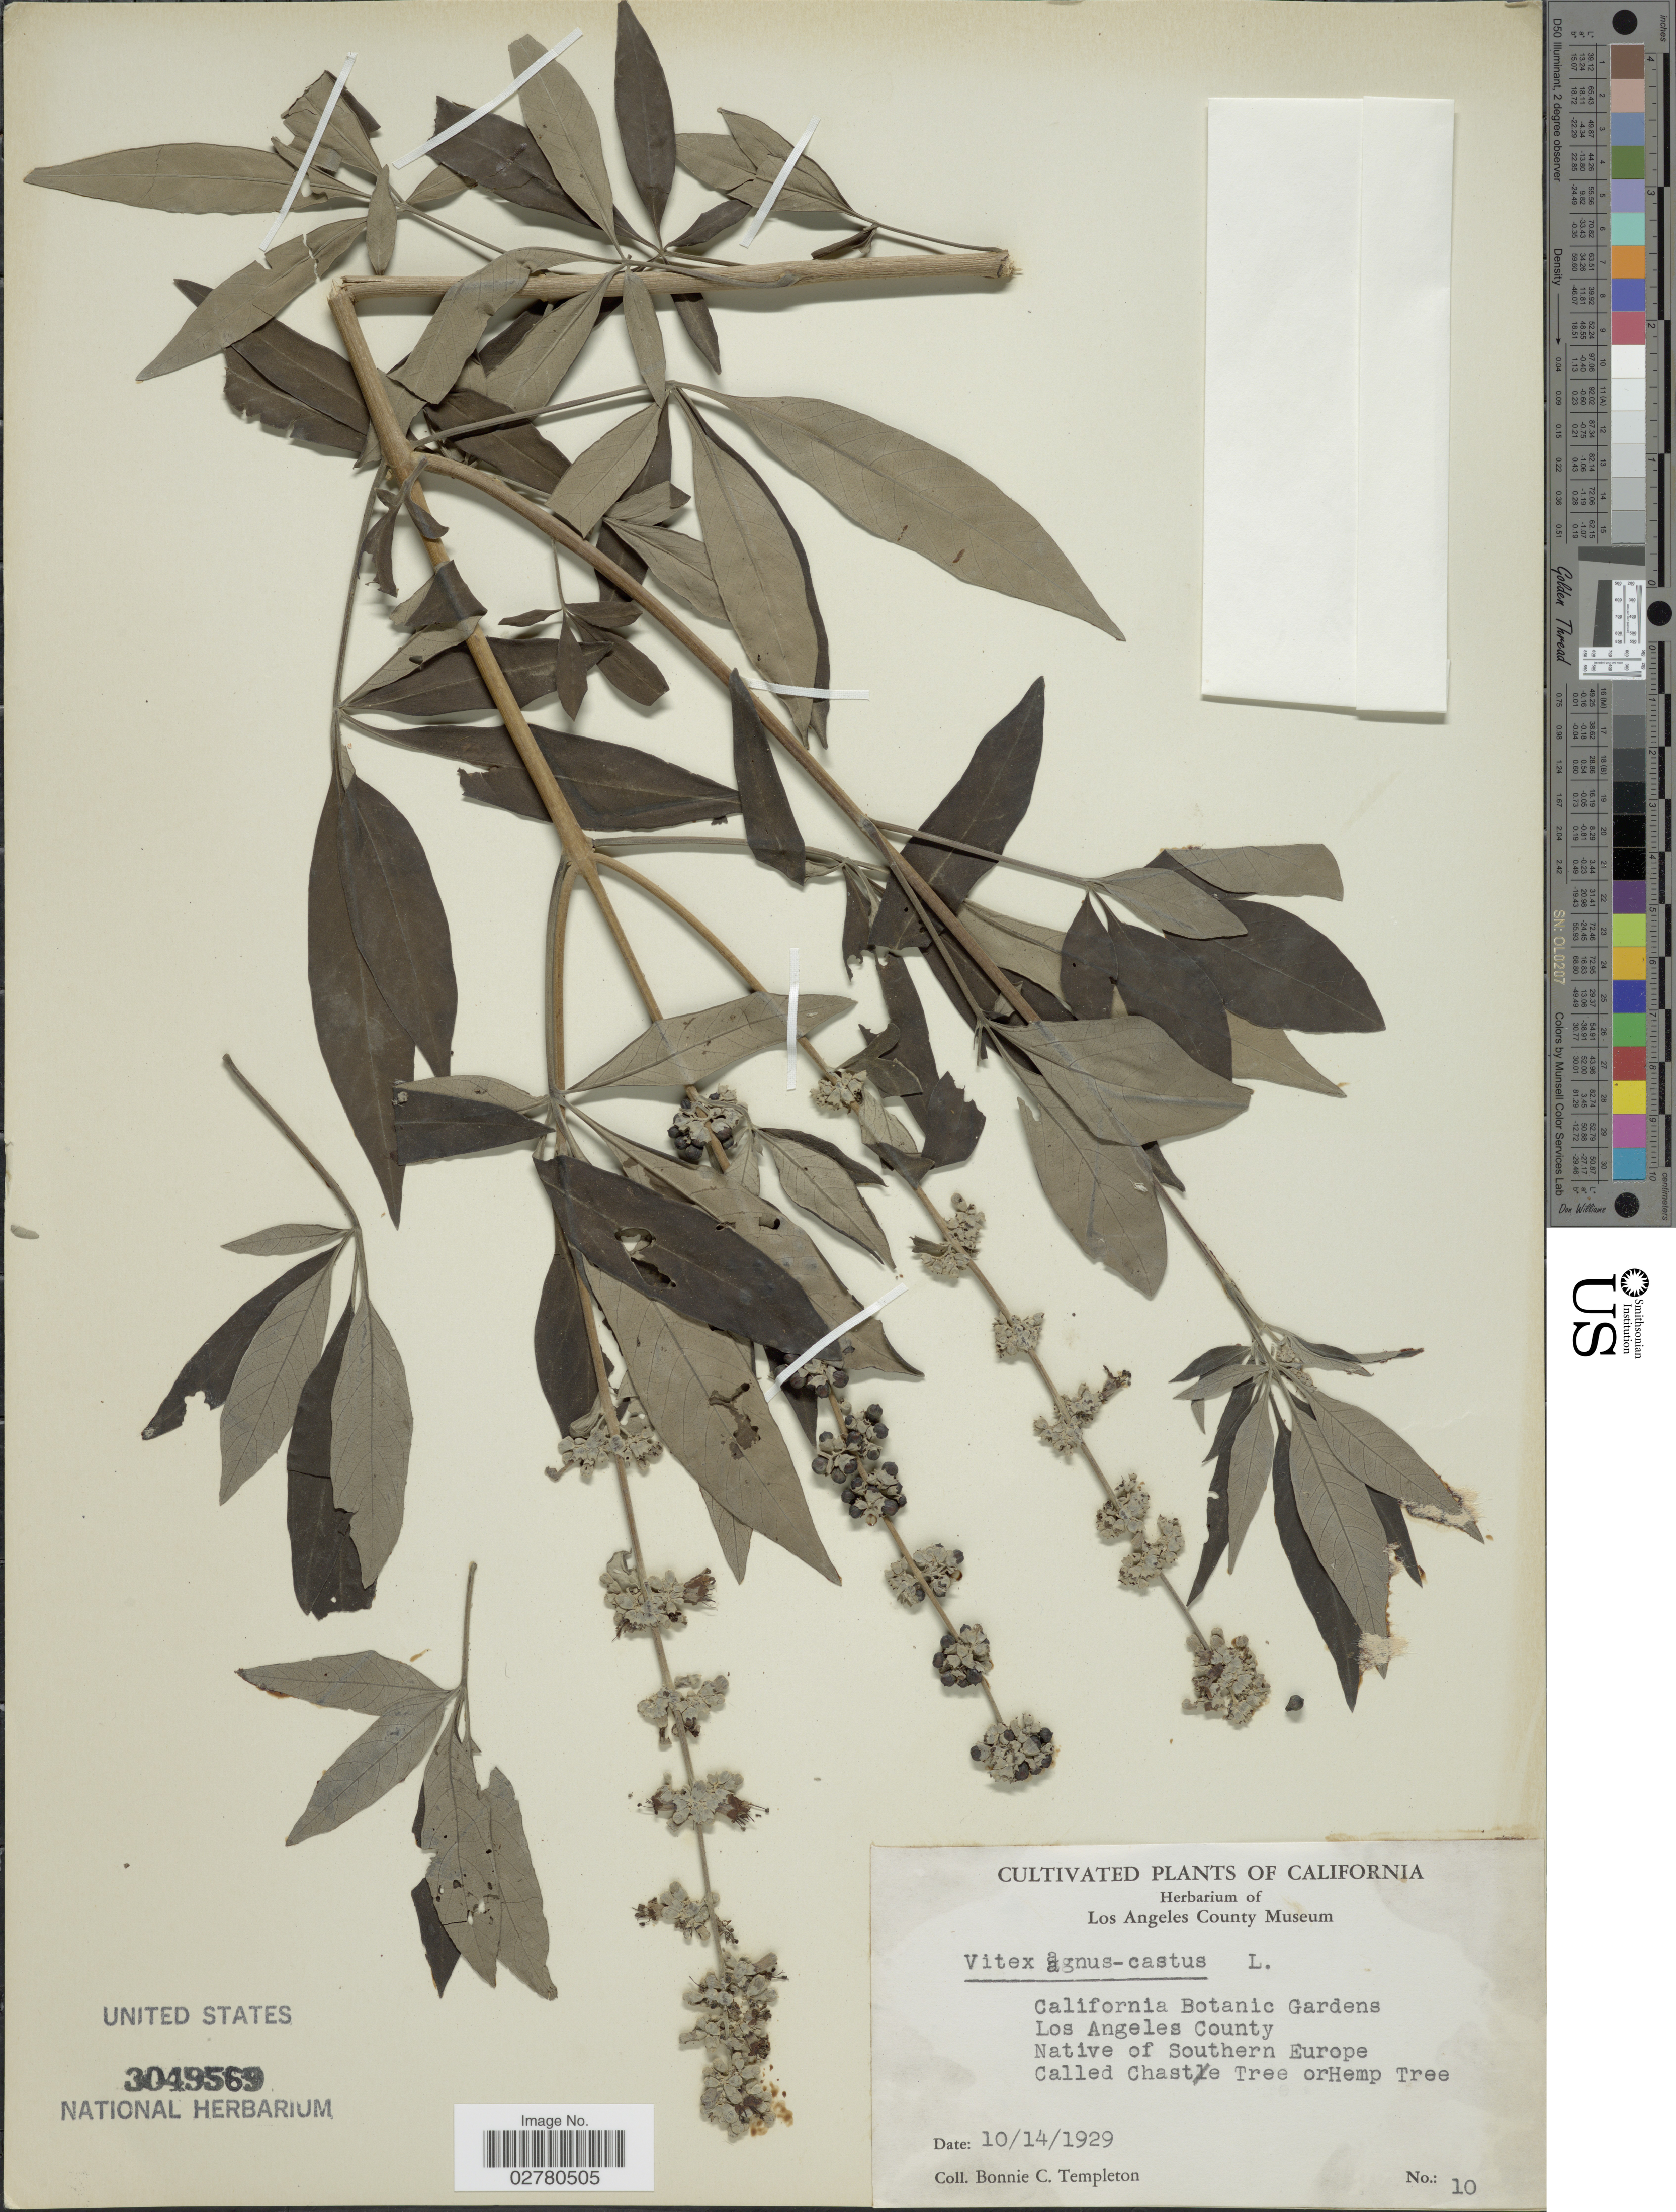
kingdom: Plantae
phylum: Tracheophyta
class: Magnoliopsida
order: Lamiales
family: Lamiaceae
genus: Vitex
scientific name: Vitex agnus-castus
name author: L.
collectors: B. Templeton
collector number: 10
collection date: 1929-10-14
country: United States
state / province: California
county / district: Los Angeles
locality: California Botanic Gardens, Los Angeles County.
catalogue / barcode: US 3049569